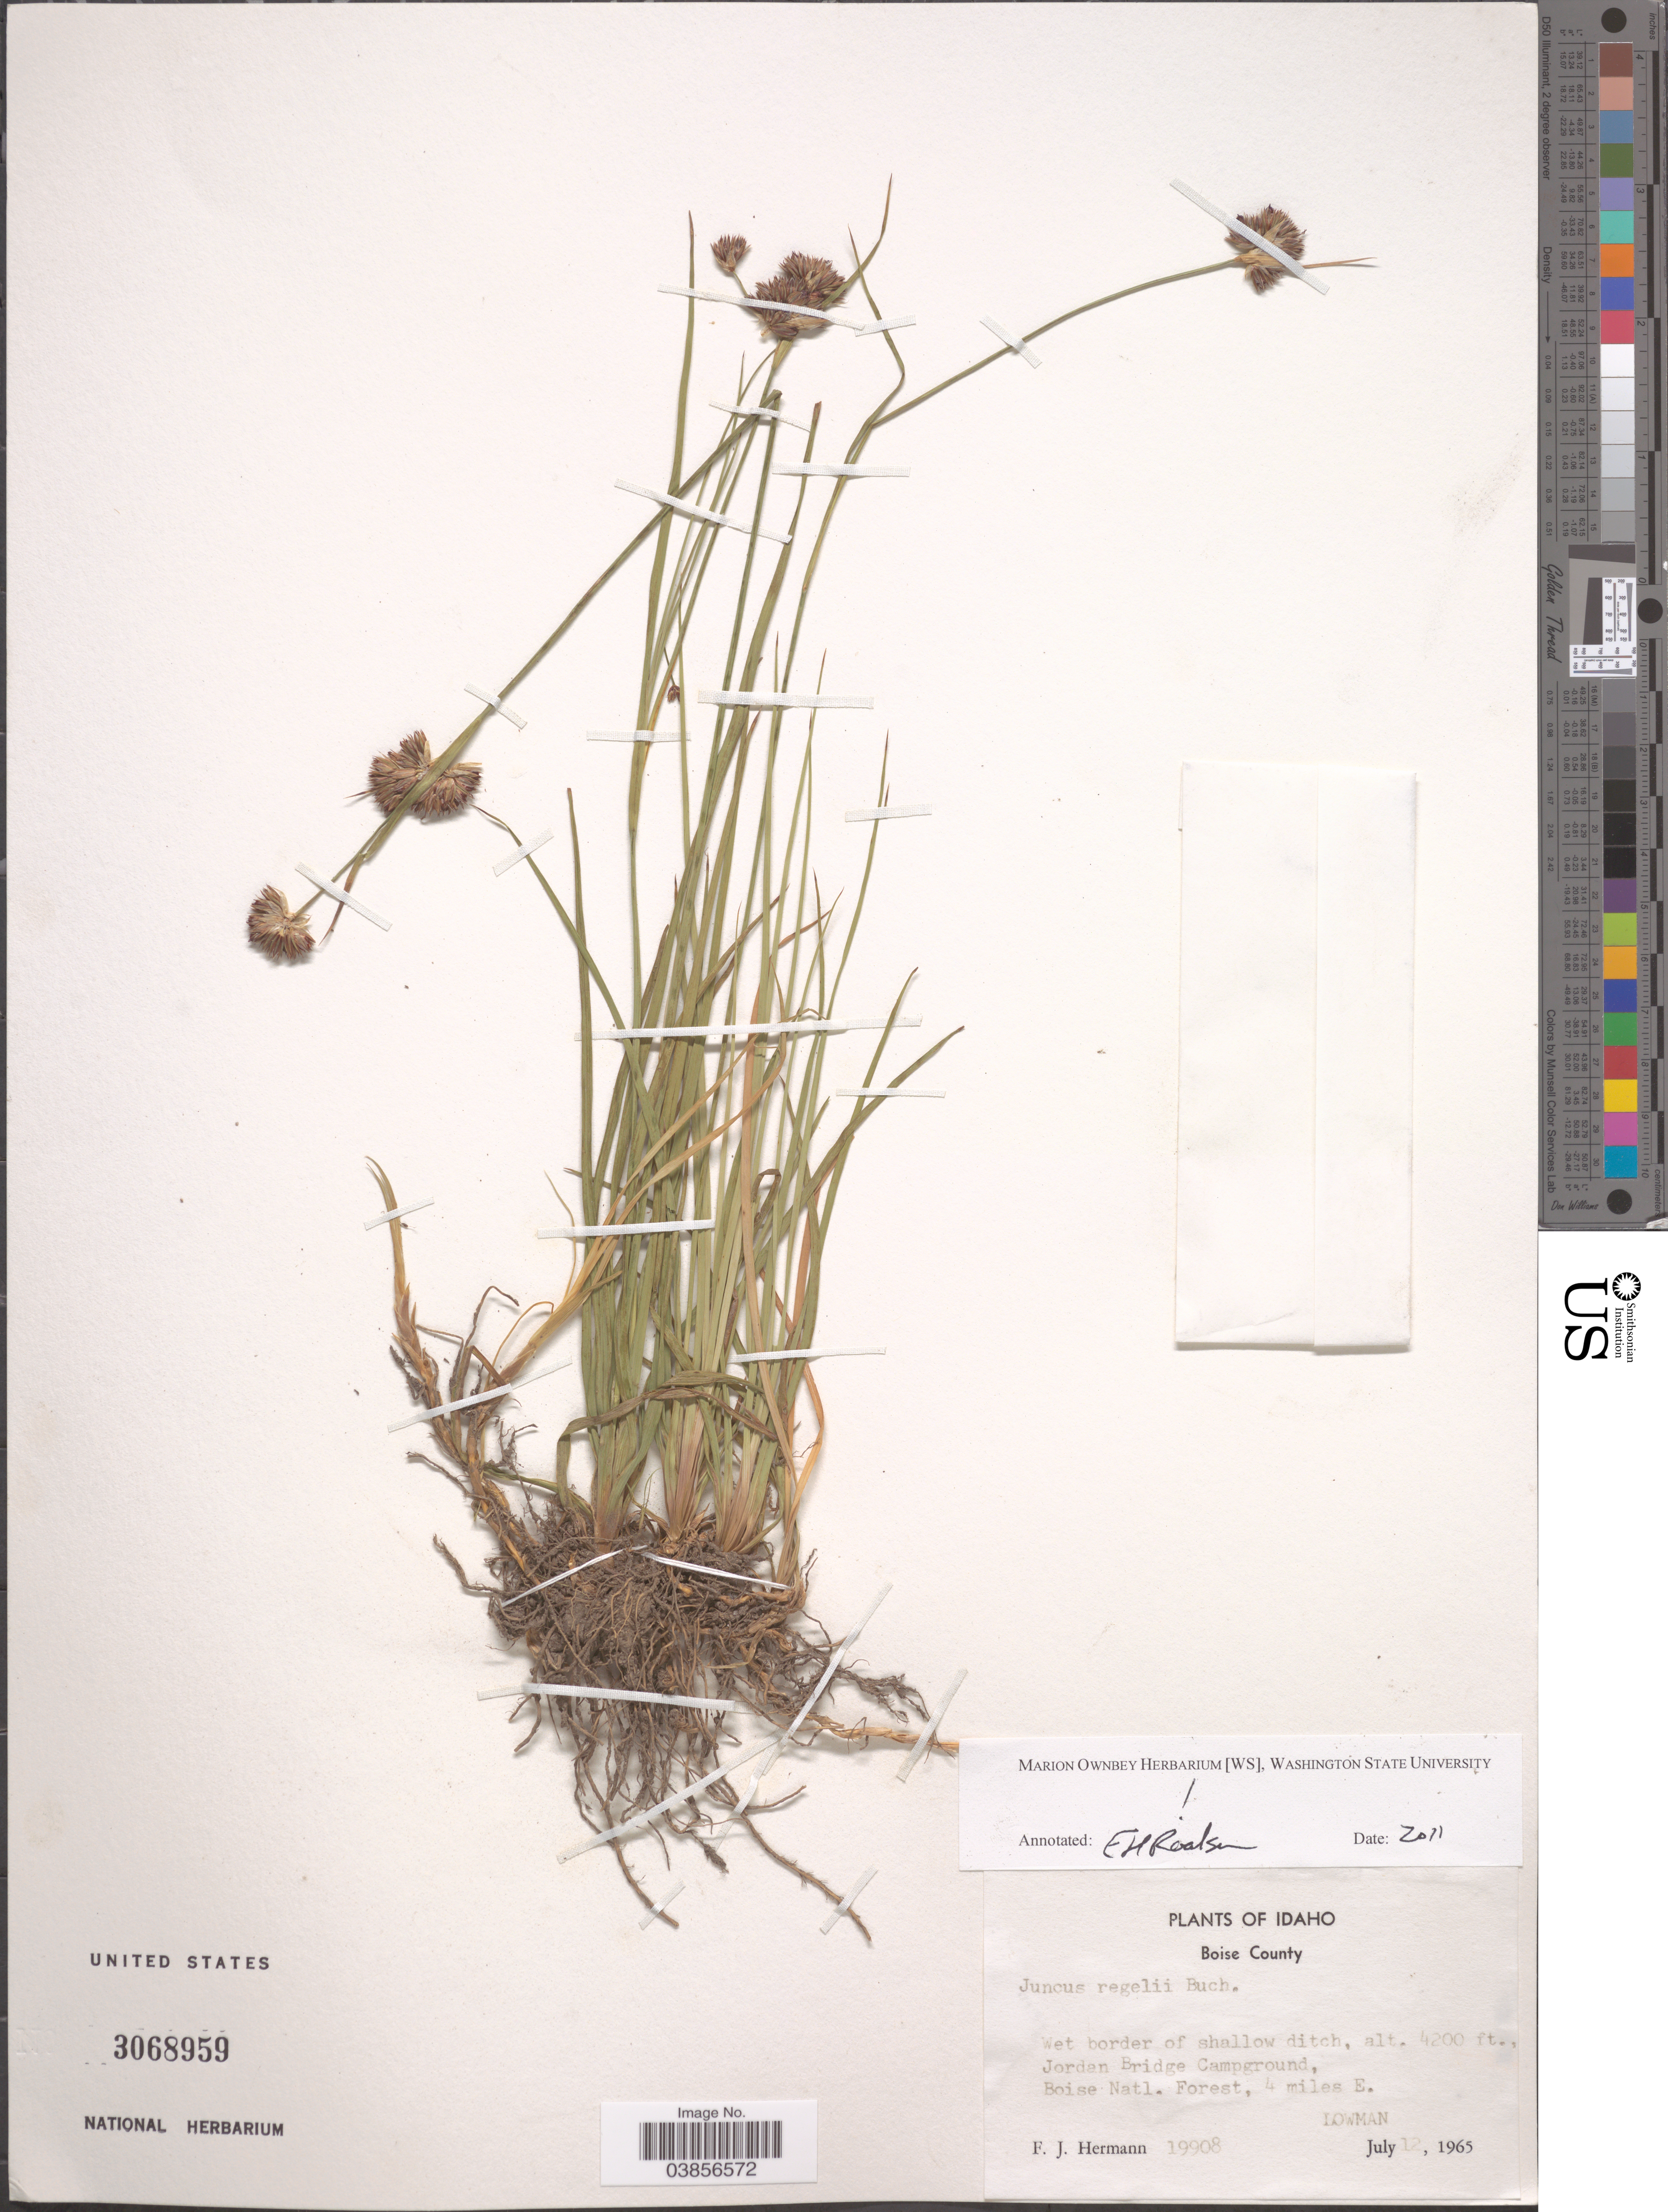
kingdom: Plantae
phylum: Tracheophyta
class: Liliopsida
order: Poales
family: Juncaceae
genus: Juncus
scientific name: Juncus regelii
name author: Buchenau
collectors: F. J. Hermann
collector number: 19908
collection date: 1965-07-12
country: United States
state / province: Idaho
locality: Boise County. Wet border of shallow ditch, Jordan Bridge Campground, Boise Natl. Forest, 4 miles E. Lowman.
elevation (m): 1280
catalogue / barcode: US 3068959